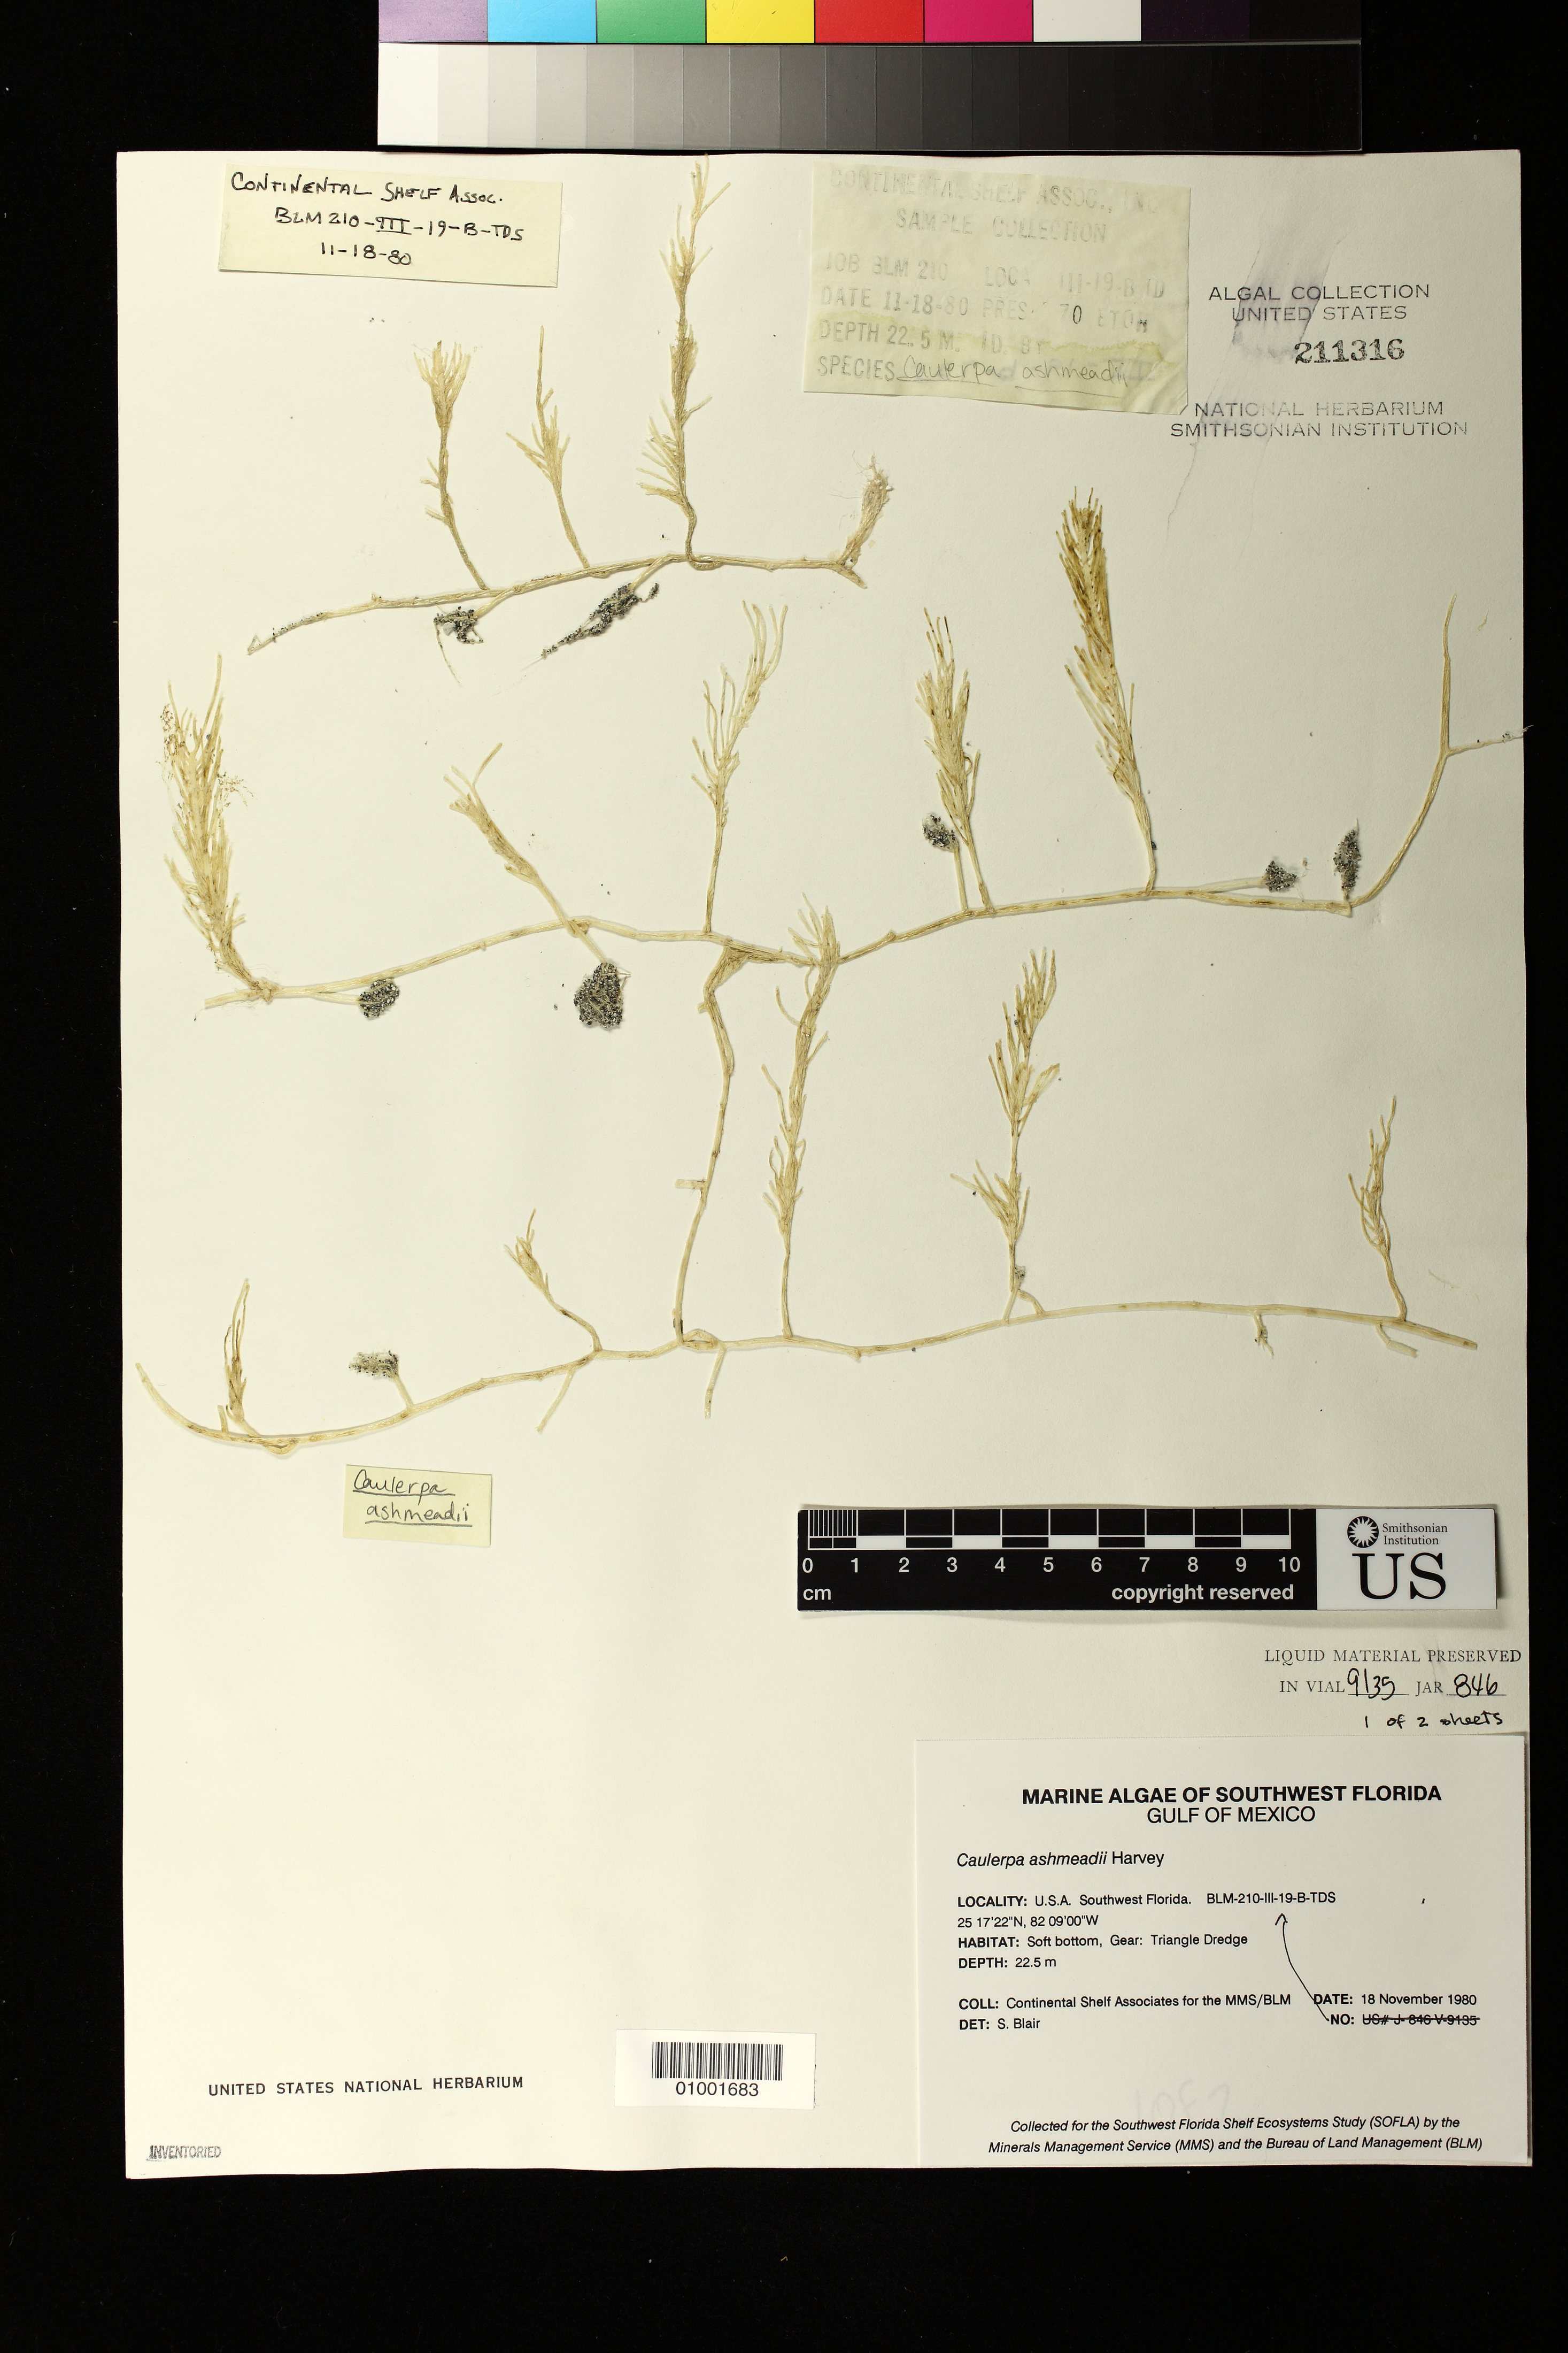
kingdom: Plantae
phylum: Chlorophyta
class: Ulvophyceae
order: Bryopsidales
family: Caulerpaceae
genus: Caulerpa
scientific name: Caulerpa ashmeadii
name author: Harv.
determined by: Blair, S. M.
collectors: Continental Shelf Associates for the MMS/BLM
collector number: BLM-210-III-19-B-TDS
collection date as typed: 18 Nov 1980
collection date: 1980-11-18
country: United States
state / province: Florida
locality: Gulf of Mexico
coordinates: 25 17'22"N, 82 09'00"W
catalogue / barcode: US 211316